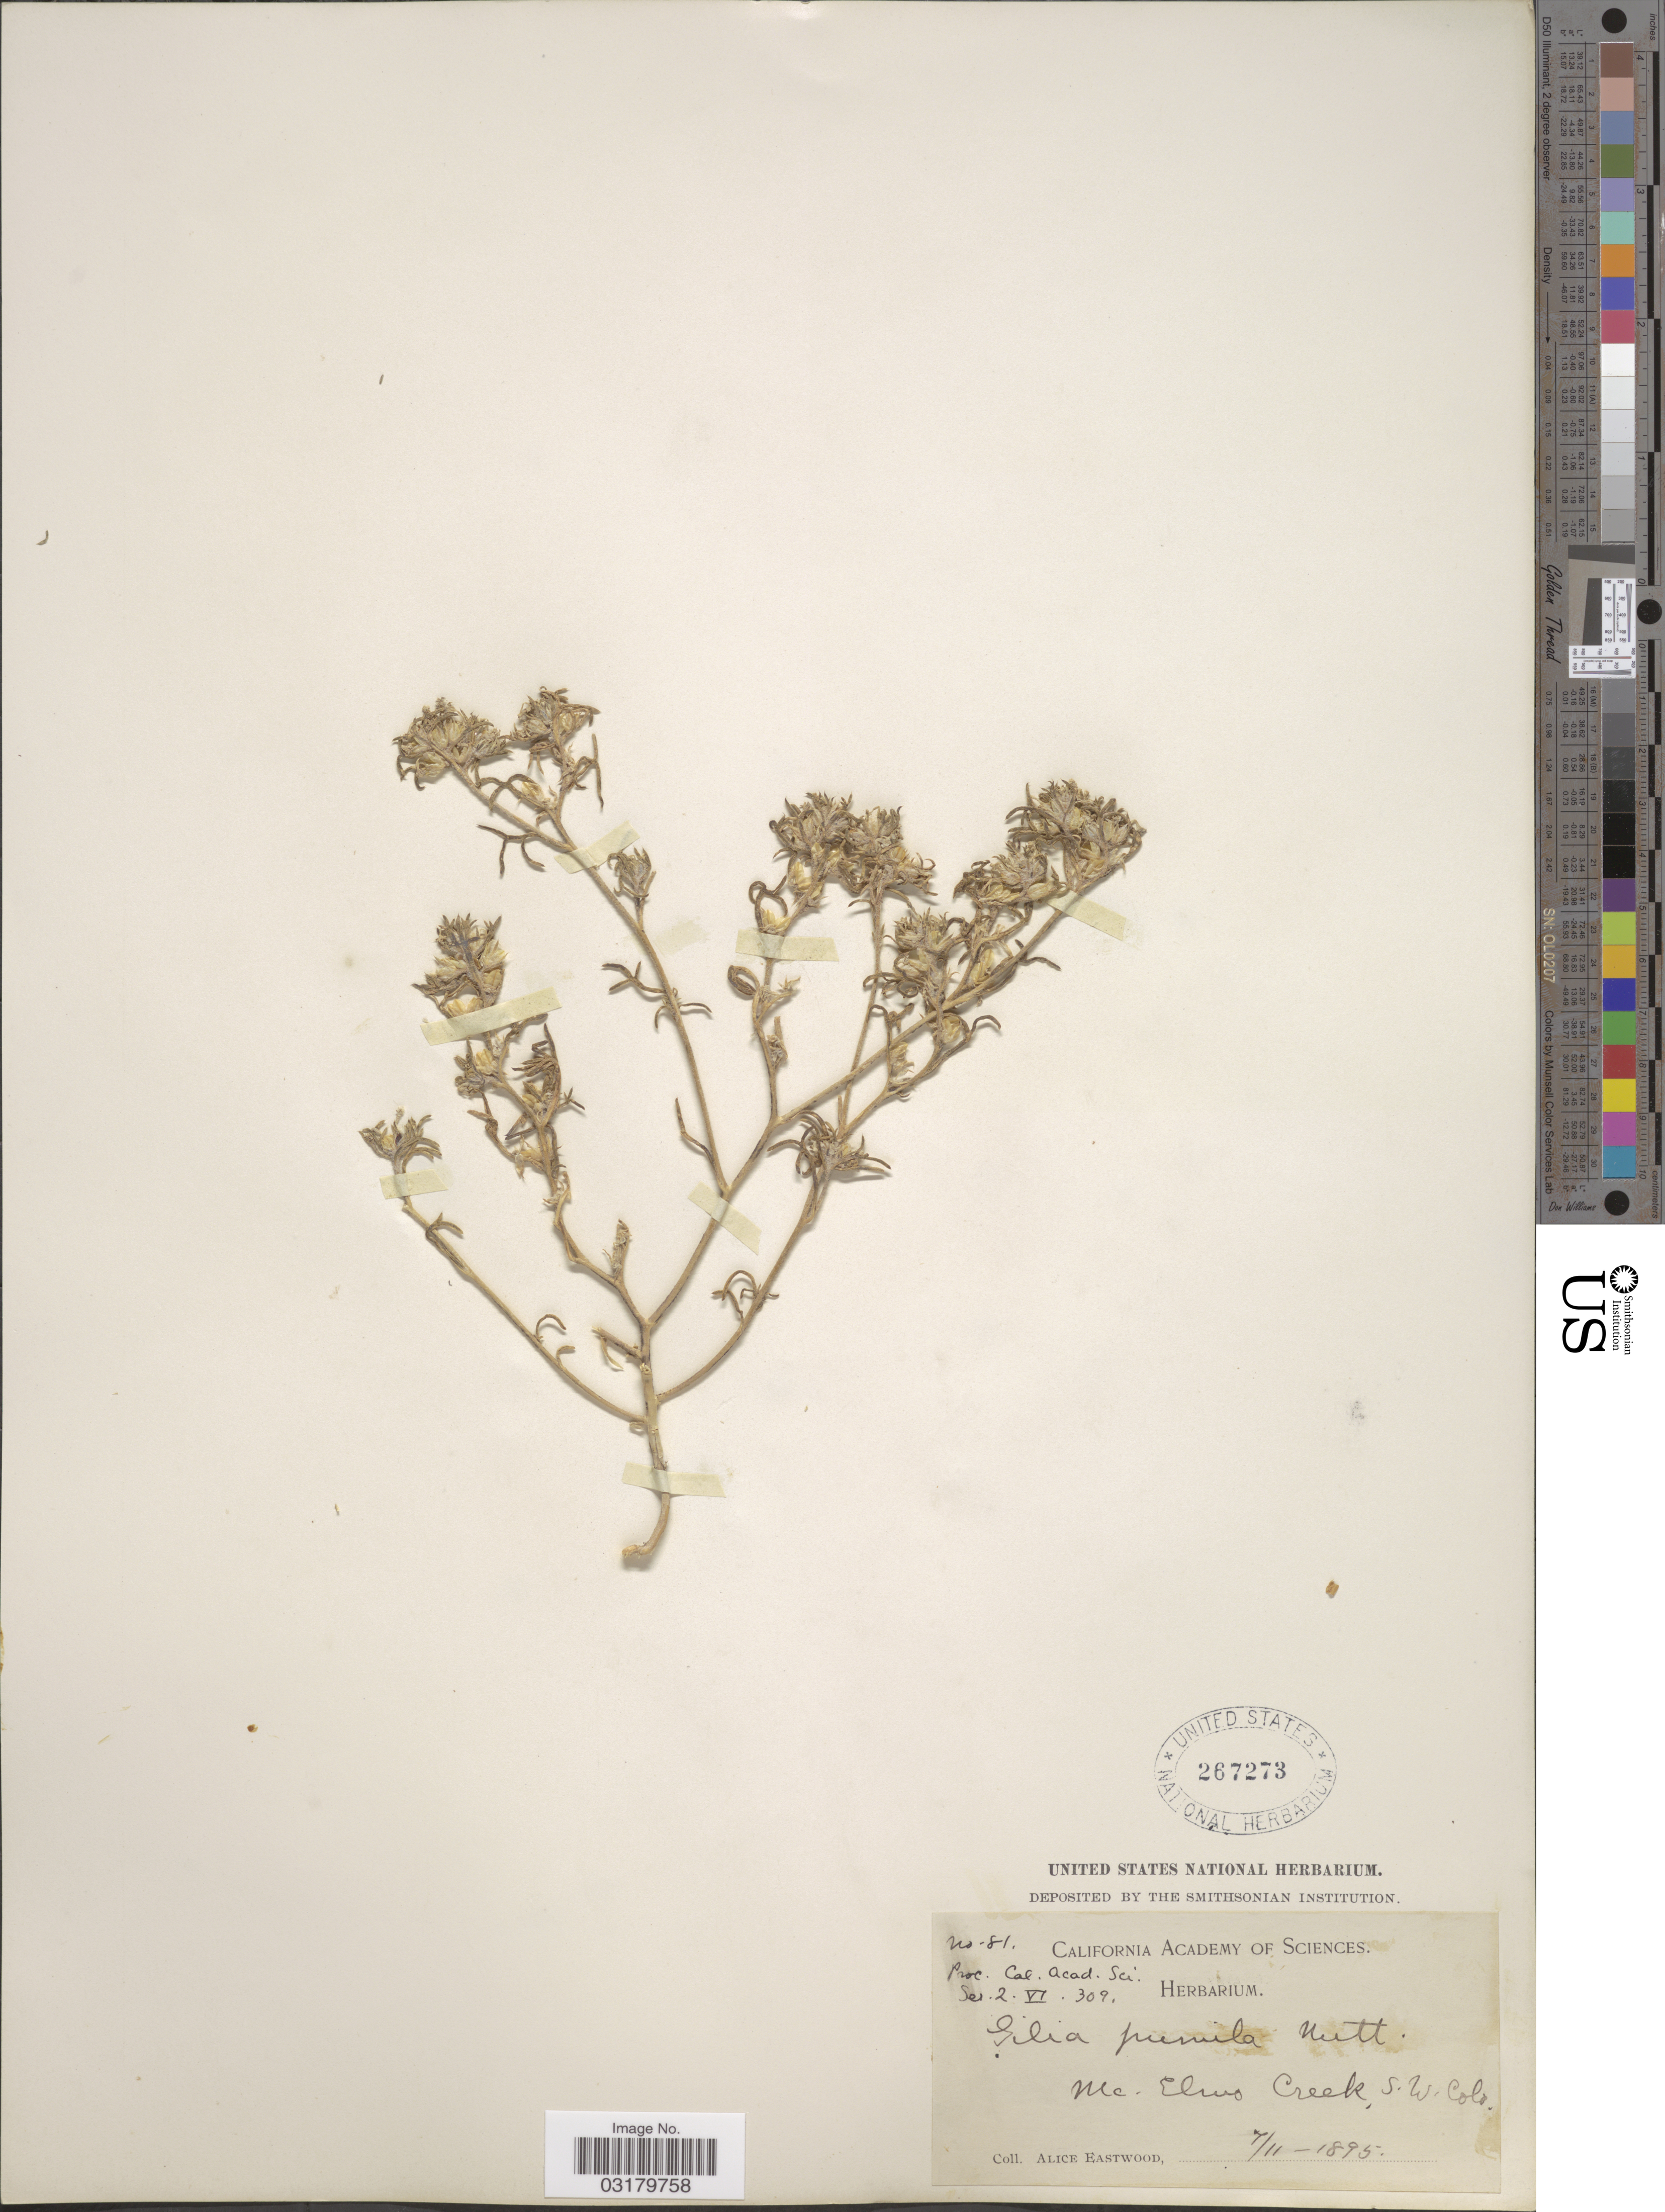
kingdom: Plantae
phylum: Tracheophyta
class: Magnoliopsida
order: Ericales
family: Polemoniaceae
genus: Ipomopsis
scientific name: Ipomopsis pumila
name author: (Nutt.) V.E. Grant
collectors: A. Eastwood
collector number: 81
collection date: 1895-07-11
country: United States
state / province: Colorado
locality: McElmo Creek.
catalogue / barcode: US 26273